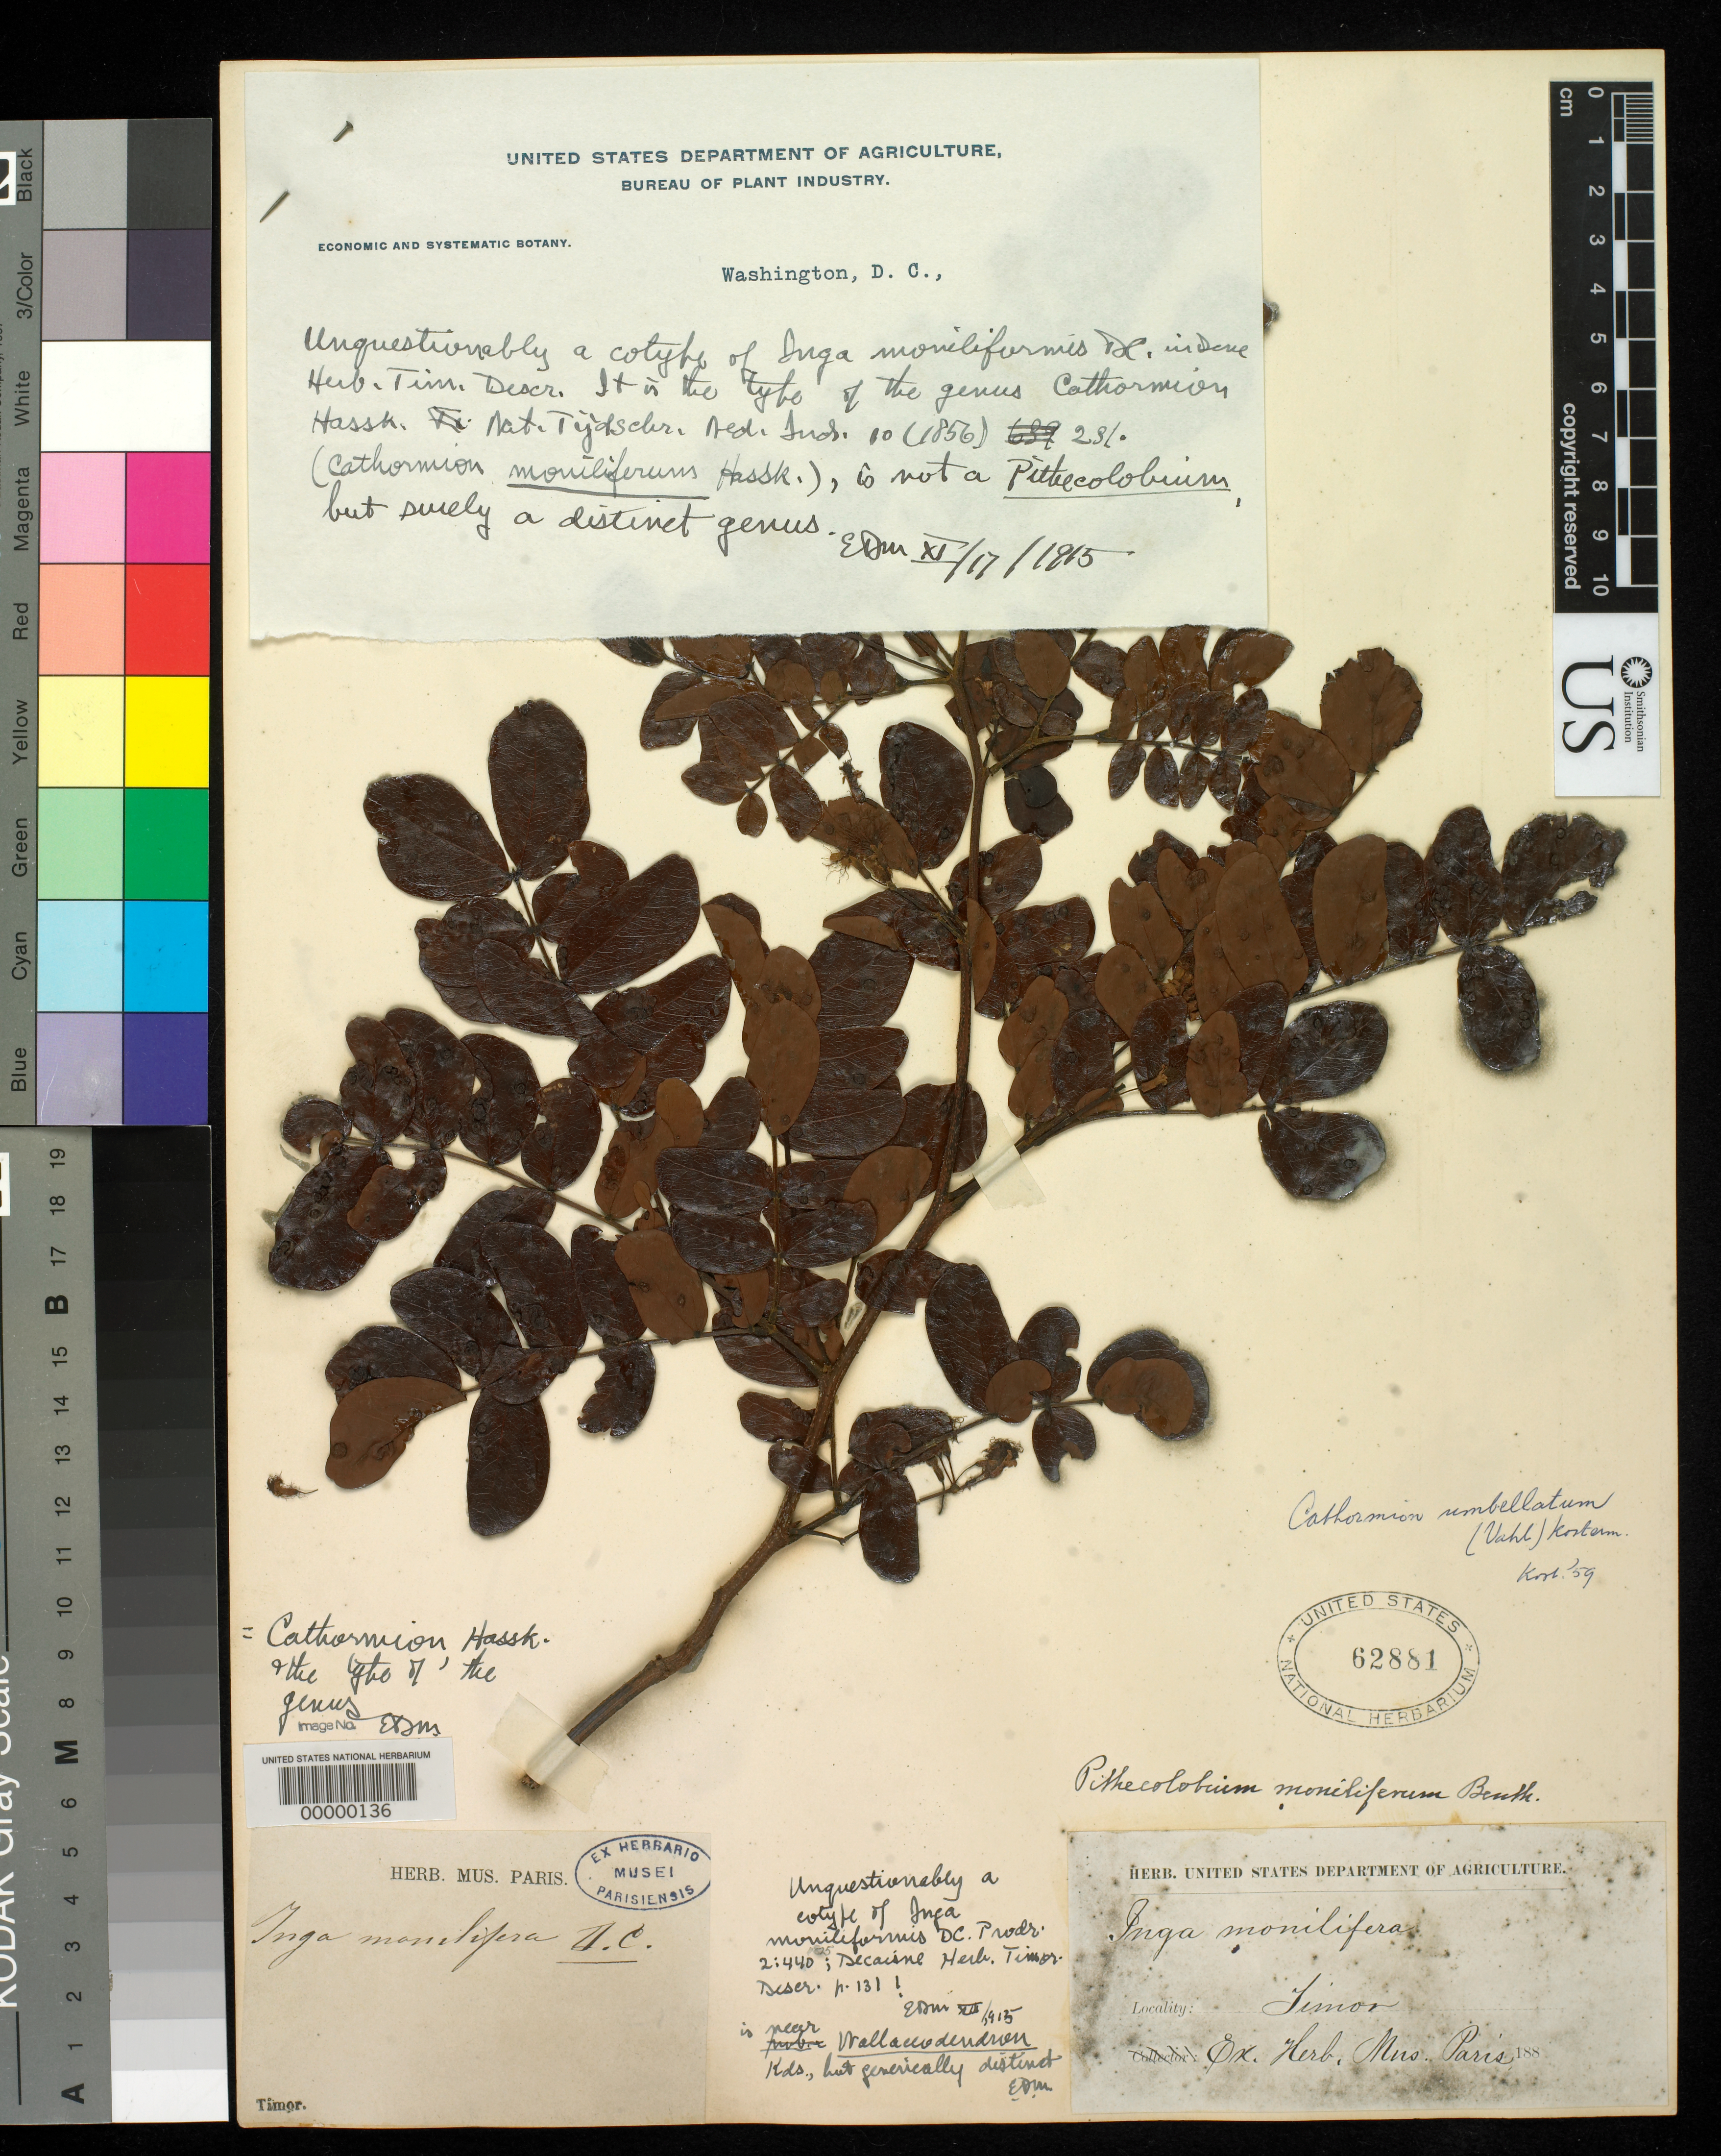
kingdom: Plantae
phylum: Tracheophyta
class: Magnoliopsida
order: Fabales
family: Fabaceae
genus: Inga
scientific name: Inga moniliformis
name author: DC.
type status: Possible Type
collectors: A. Riedle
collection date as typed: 188-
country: Indonesia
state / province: Nusa Tenggara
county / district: Nusa Tenggara Timur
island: Lesser Sunda Is.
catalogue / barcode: US 62881